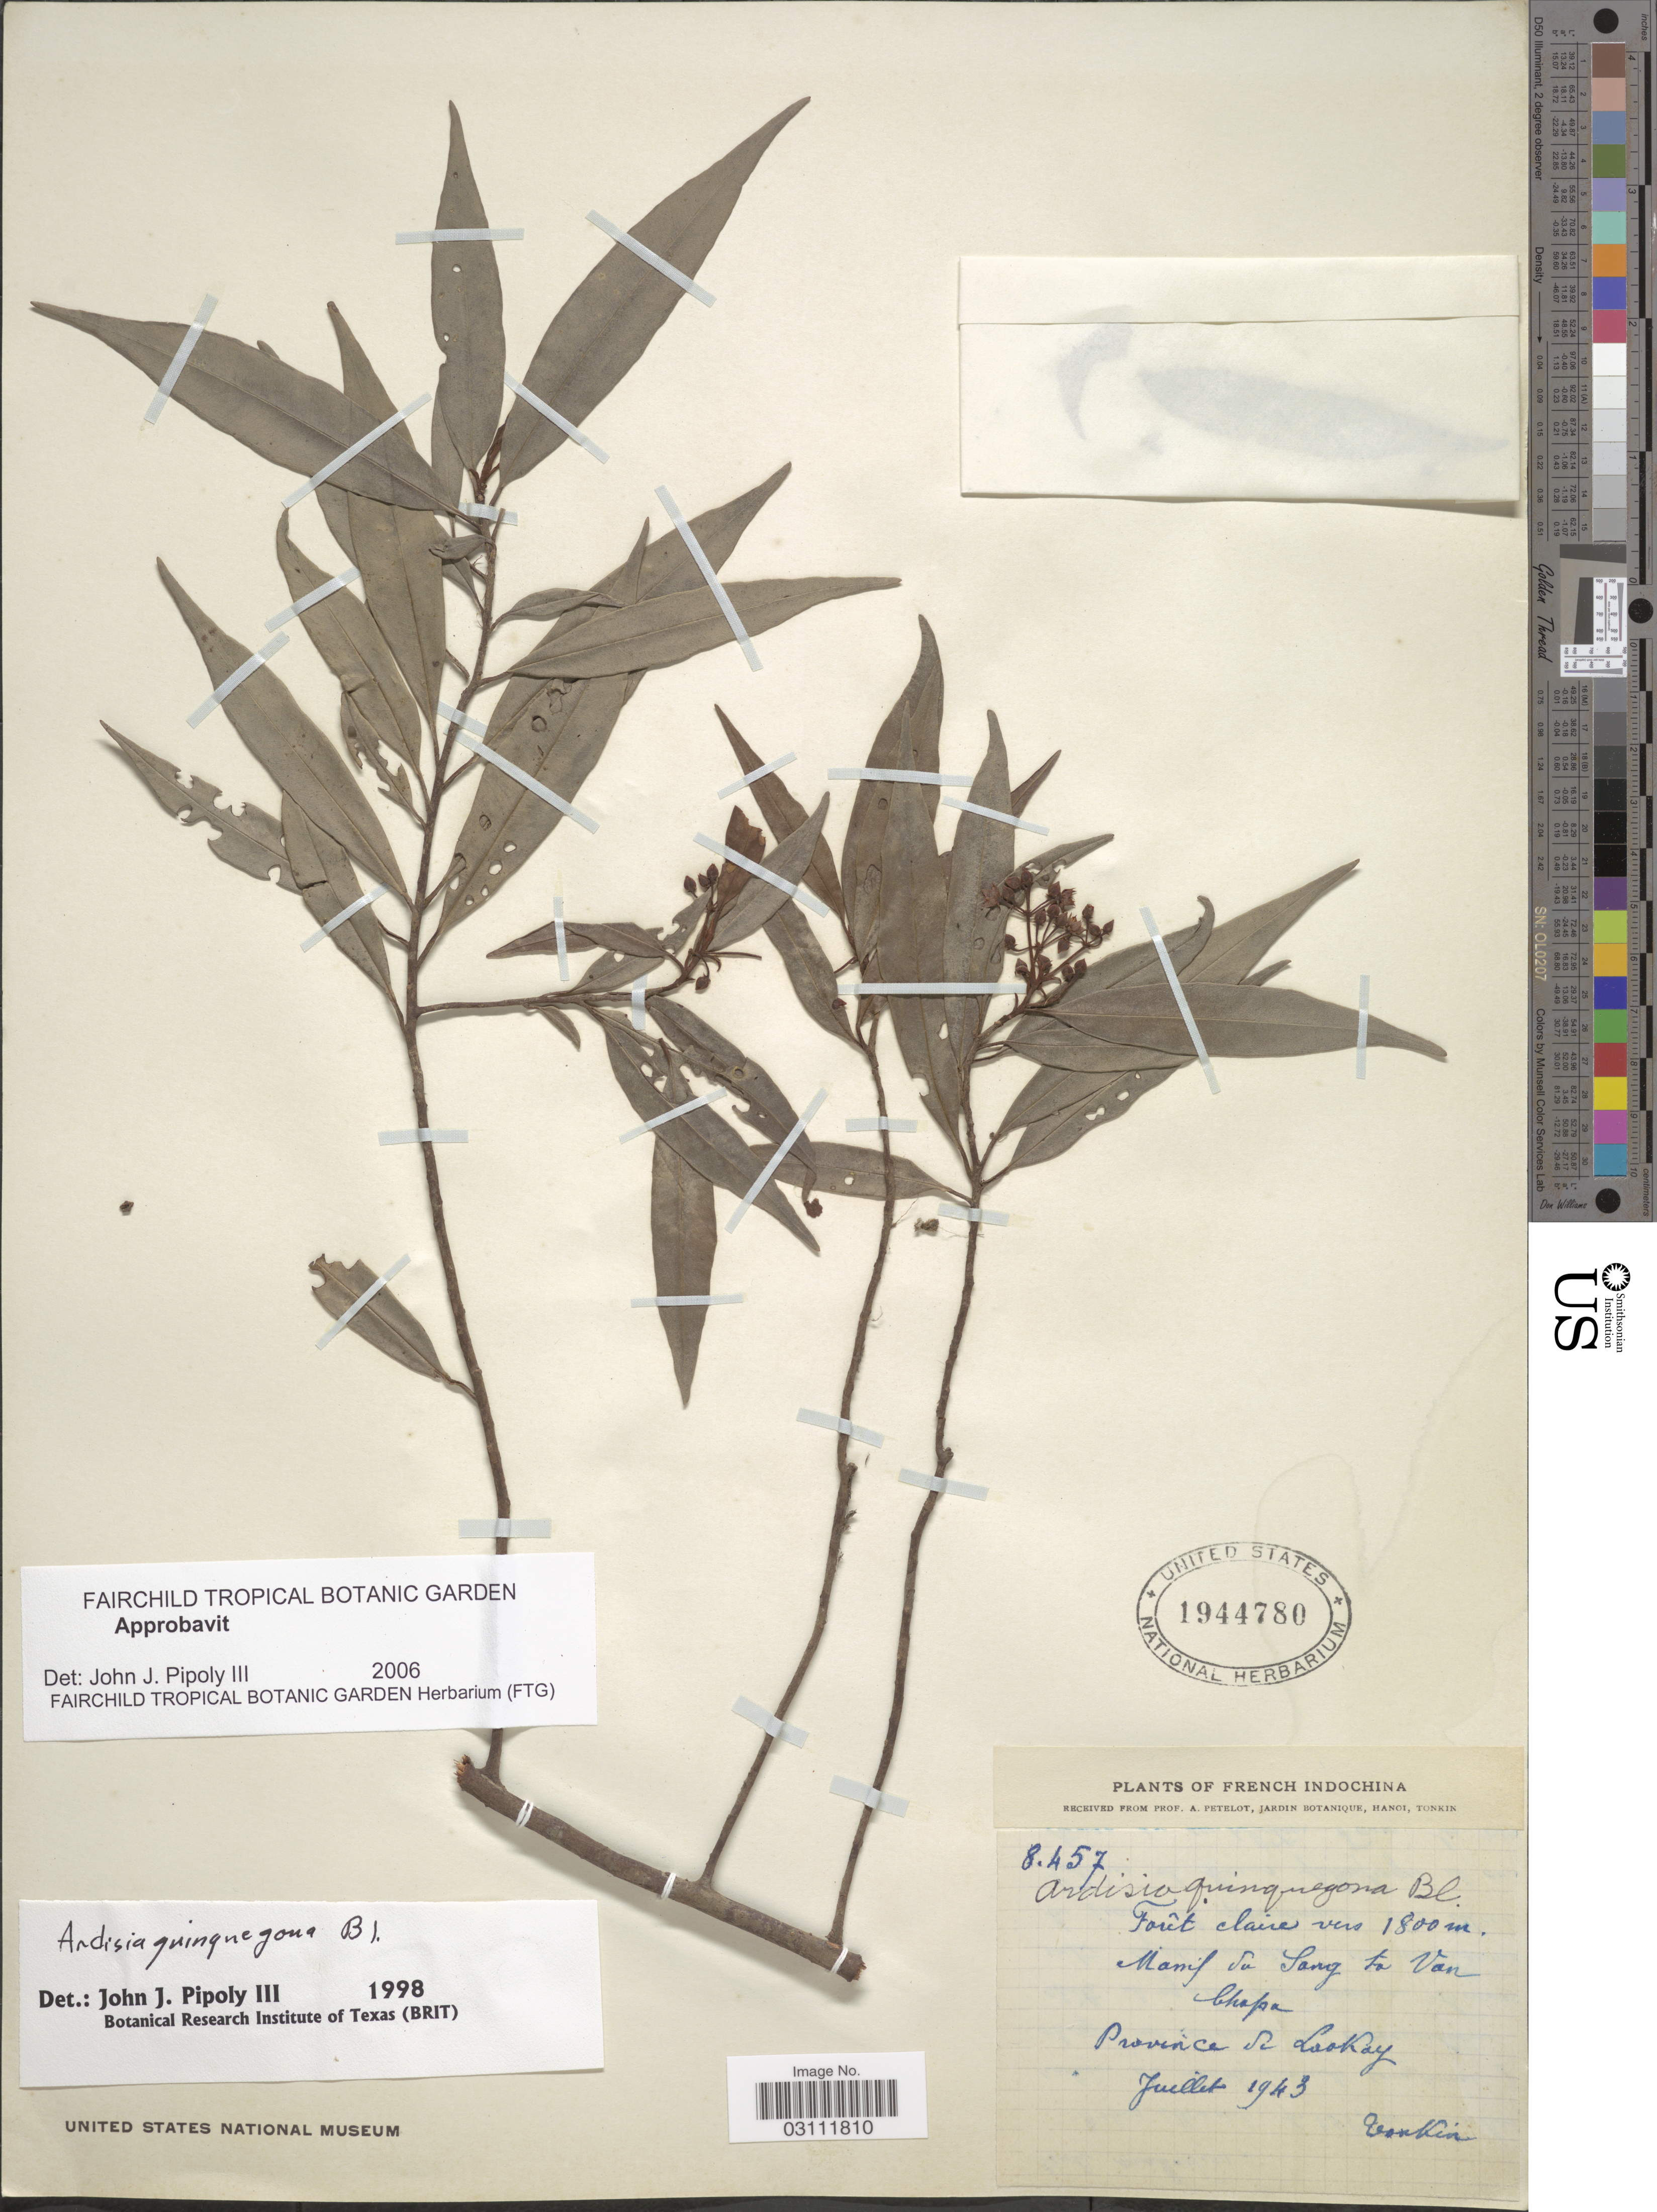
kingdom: Plantae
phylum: Tracheophyta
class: Magnoliopsida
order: Ericales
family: Primulaceae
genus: Ardisia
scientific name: Ardisia quinquegona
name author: Blume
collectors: A. Petelot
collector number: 8457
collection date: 1943-07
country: Vietnam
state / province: Lao Cai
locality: French Indochina. Massif du Sang Ta Van Chapa. Province de Lao Kay. Tonkin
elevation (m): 1800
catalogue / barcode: US 1944780